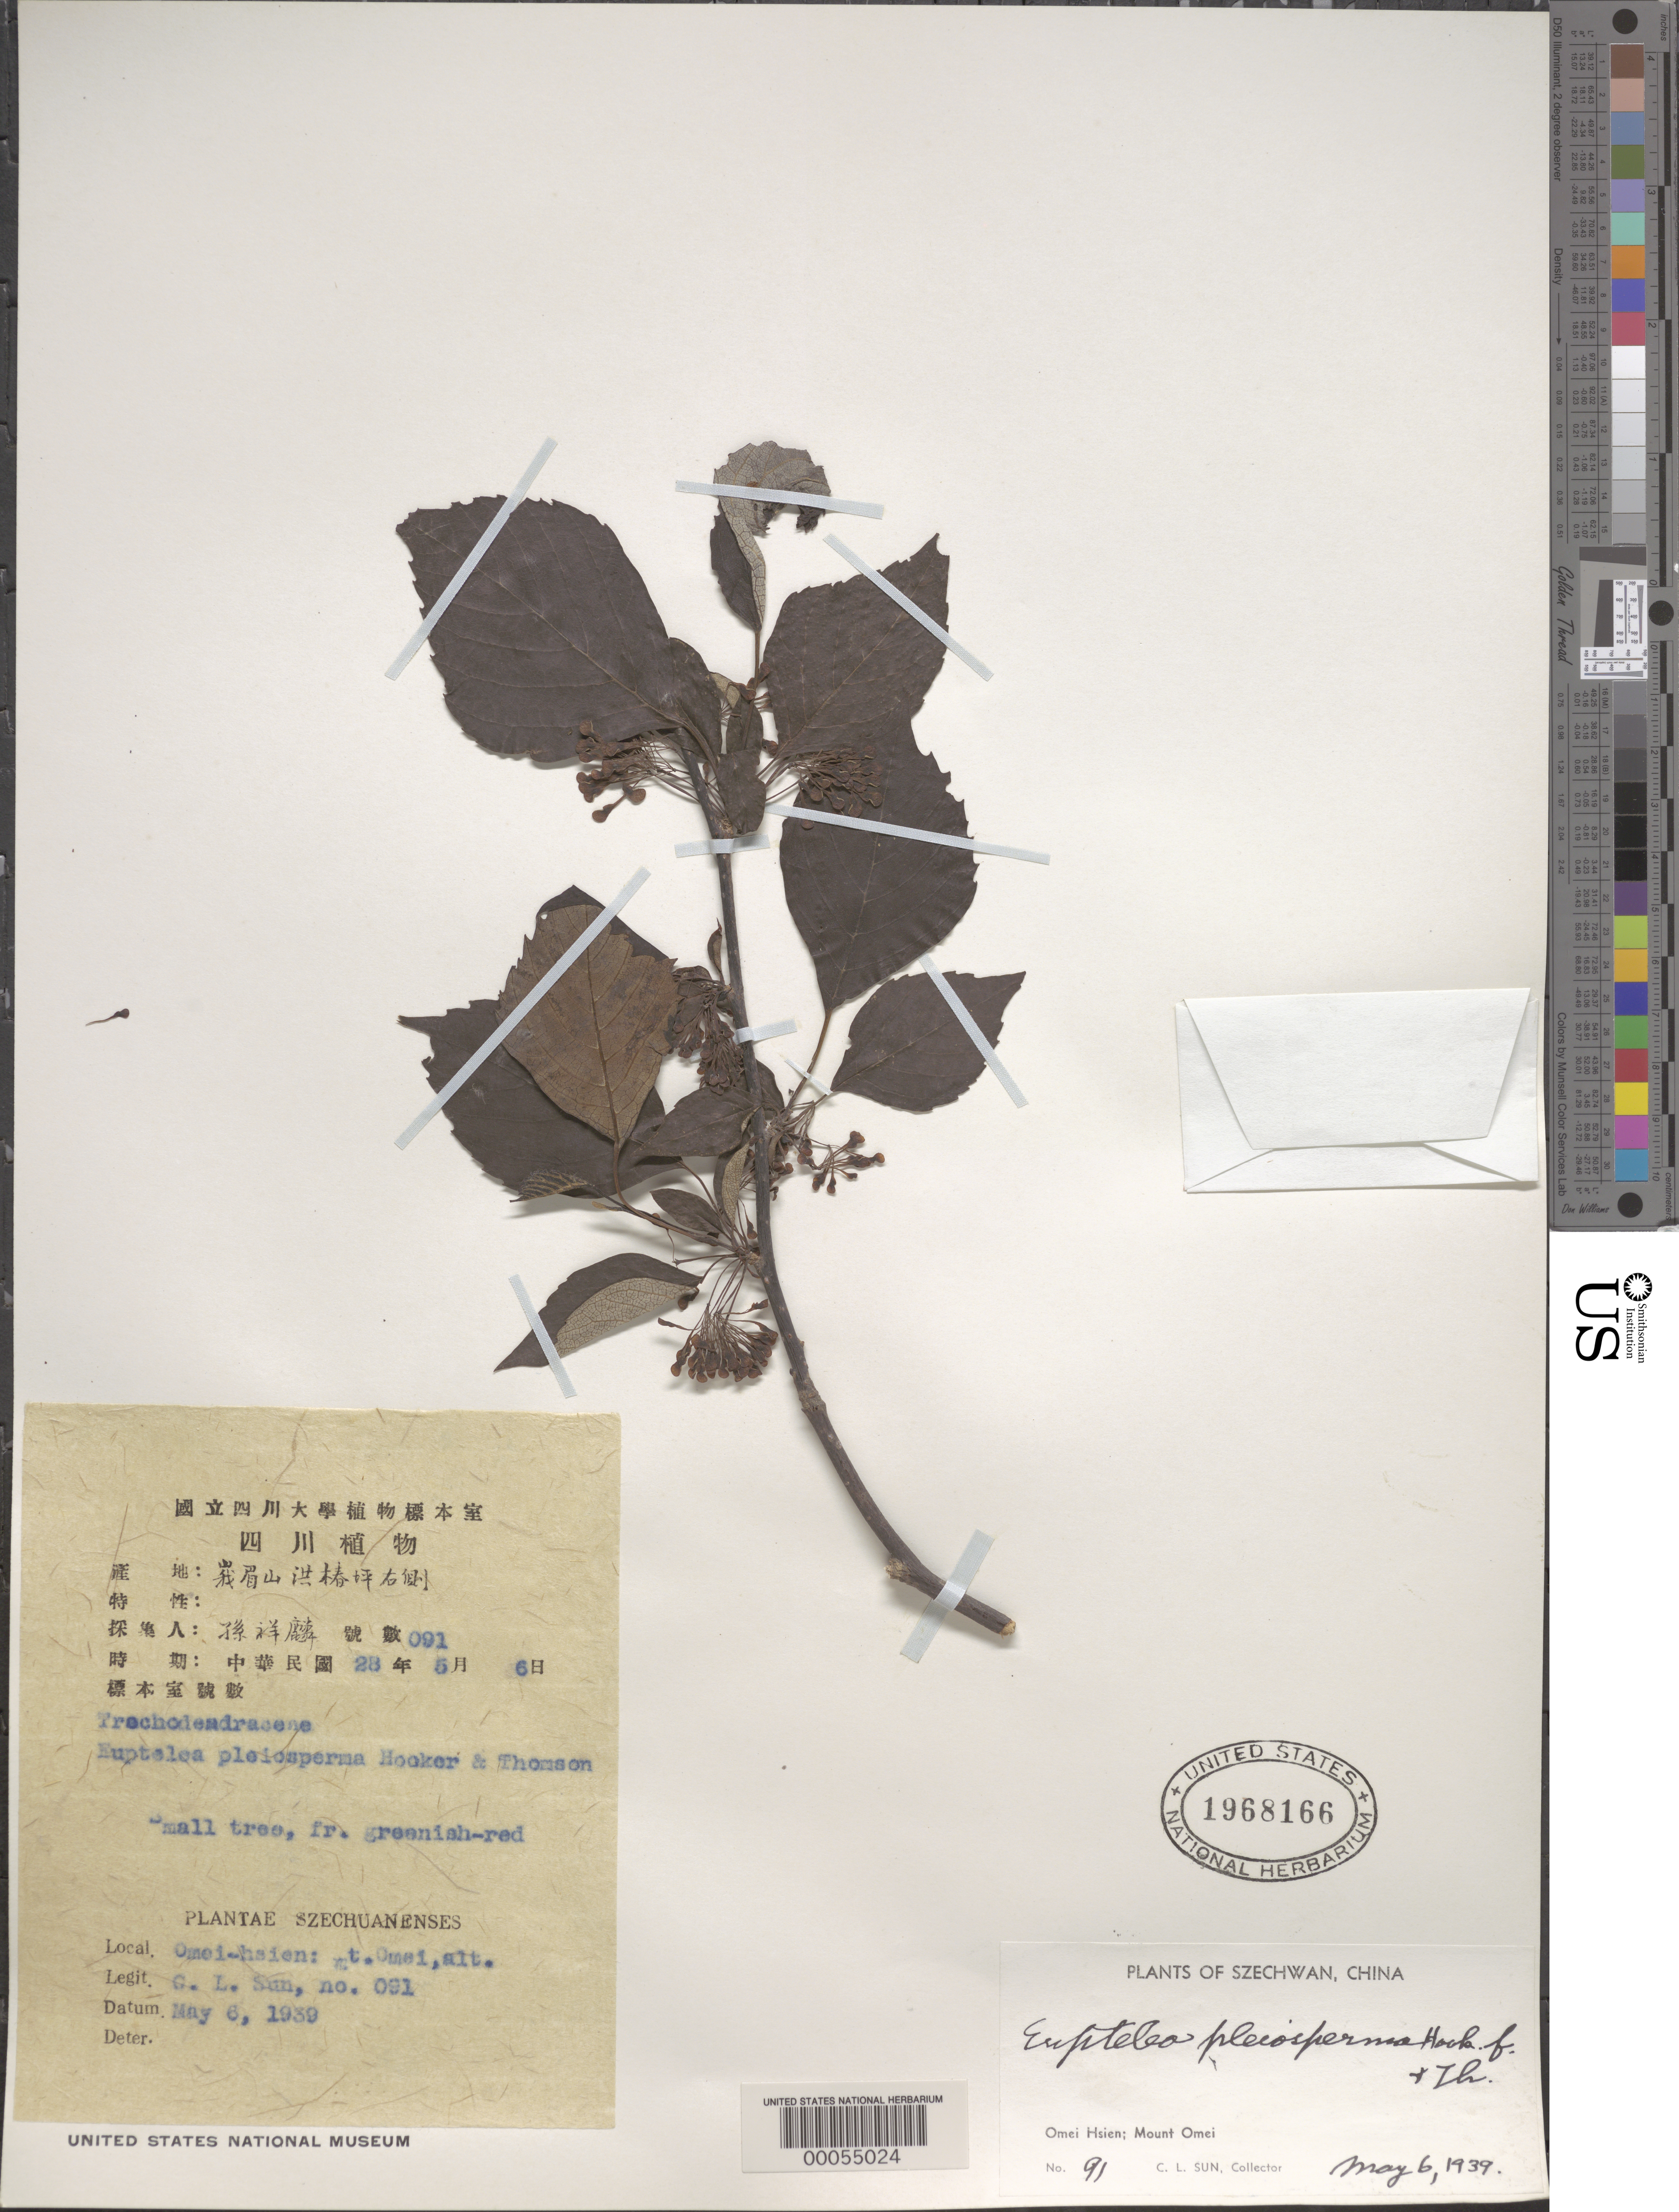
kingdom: Plantae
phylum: Tracheophyta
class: Magnoliopsida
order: Ranunculales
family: Eupteleaceae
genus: Euptelea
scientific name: Euptelea pleiosperma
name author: Hook. f. & Thomson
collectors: C. Sun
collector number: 91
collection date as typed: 06 May 1939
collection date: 1939-05-06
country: China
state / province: Sichuan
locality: Omei-hsien: mt. omei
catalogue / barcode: US 1968166